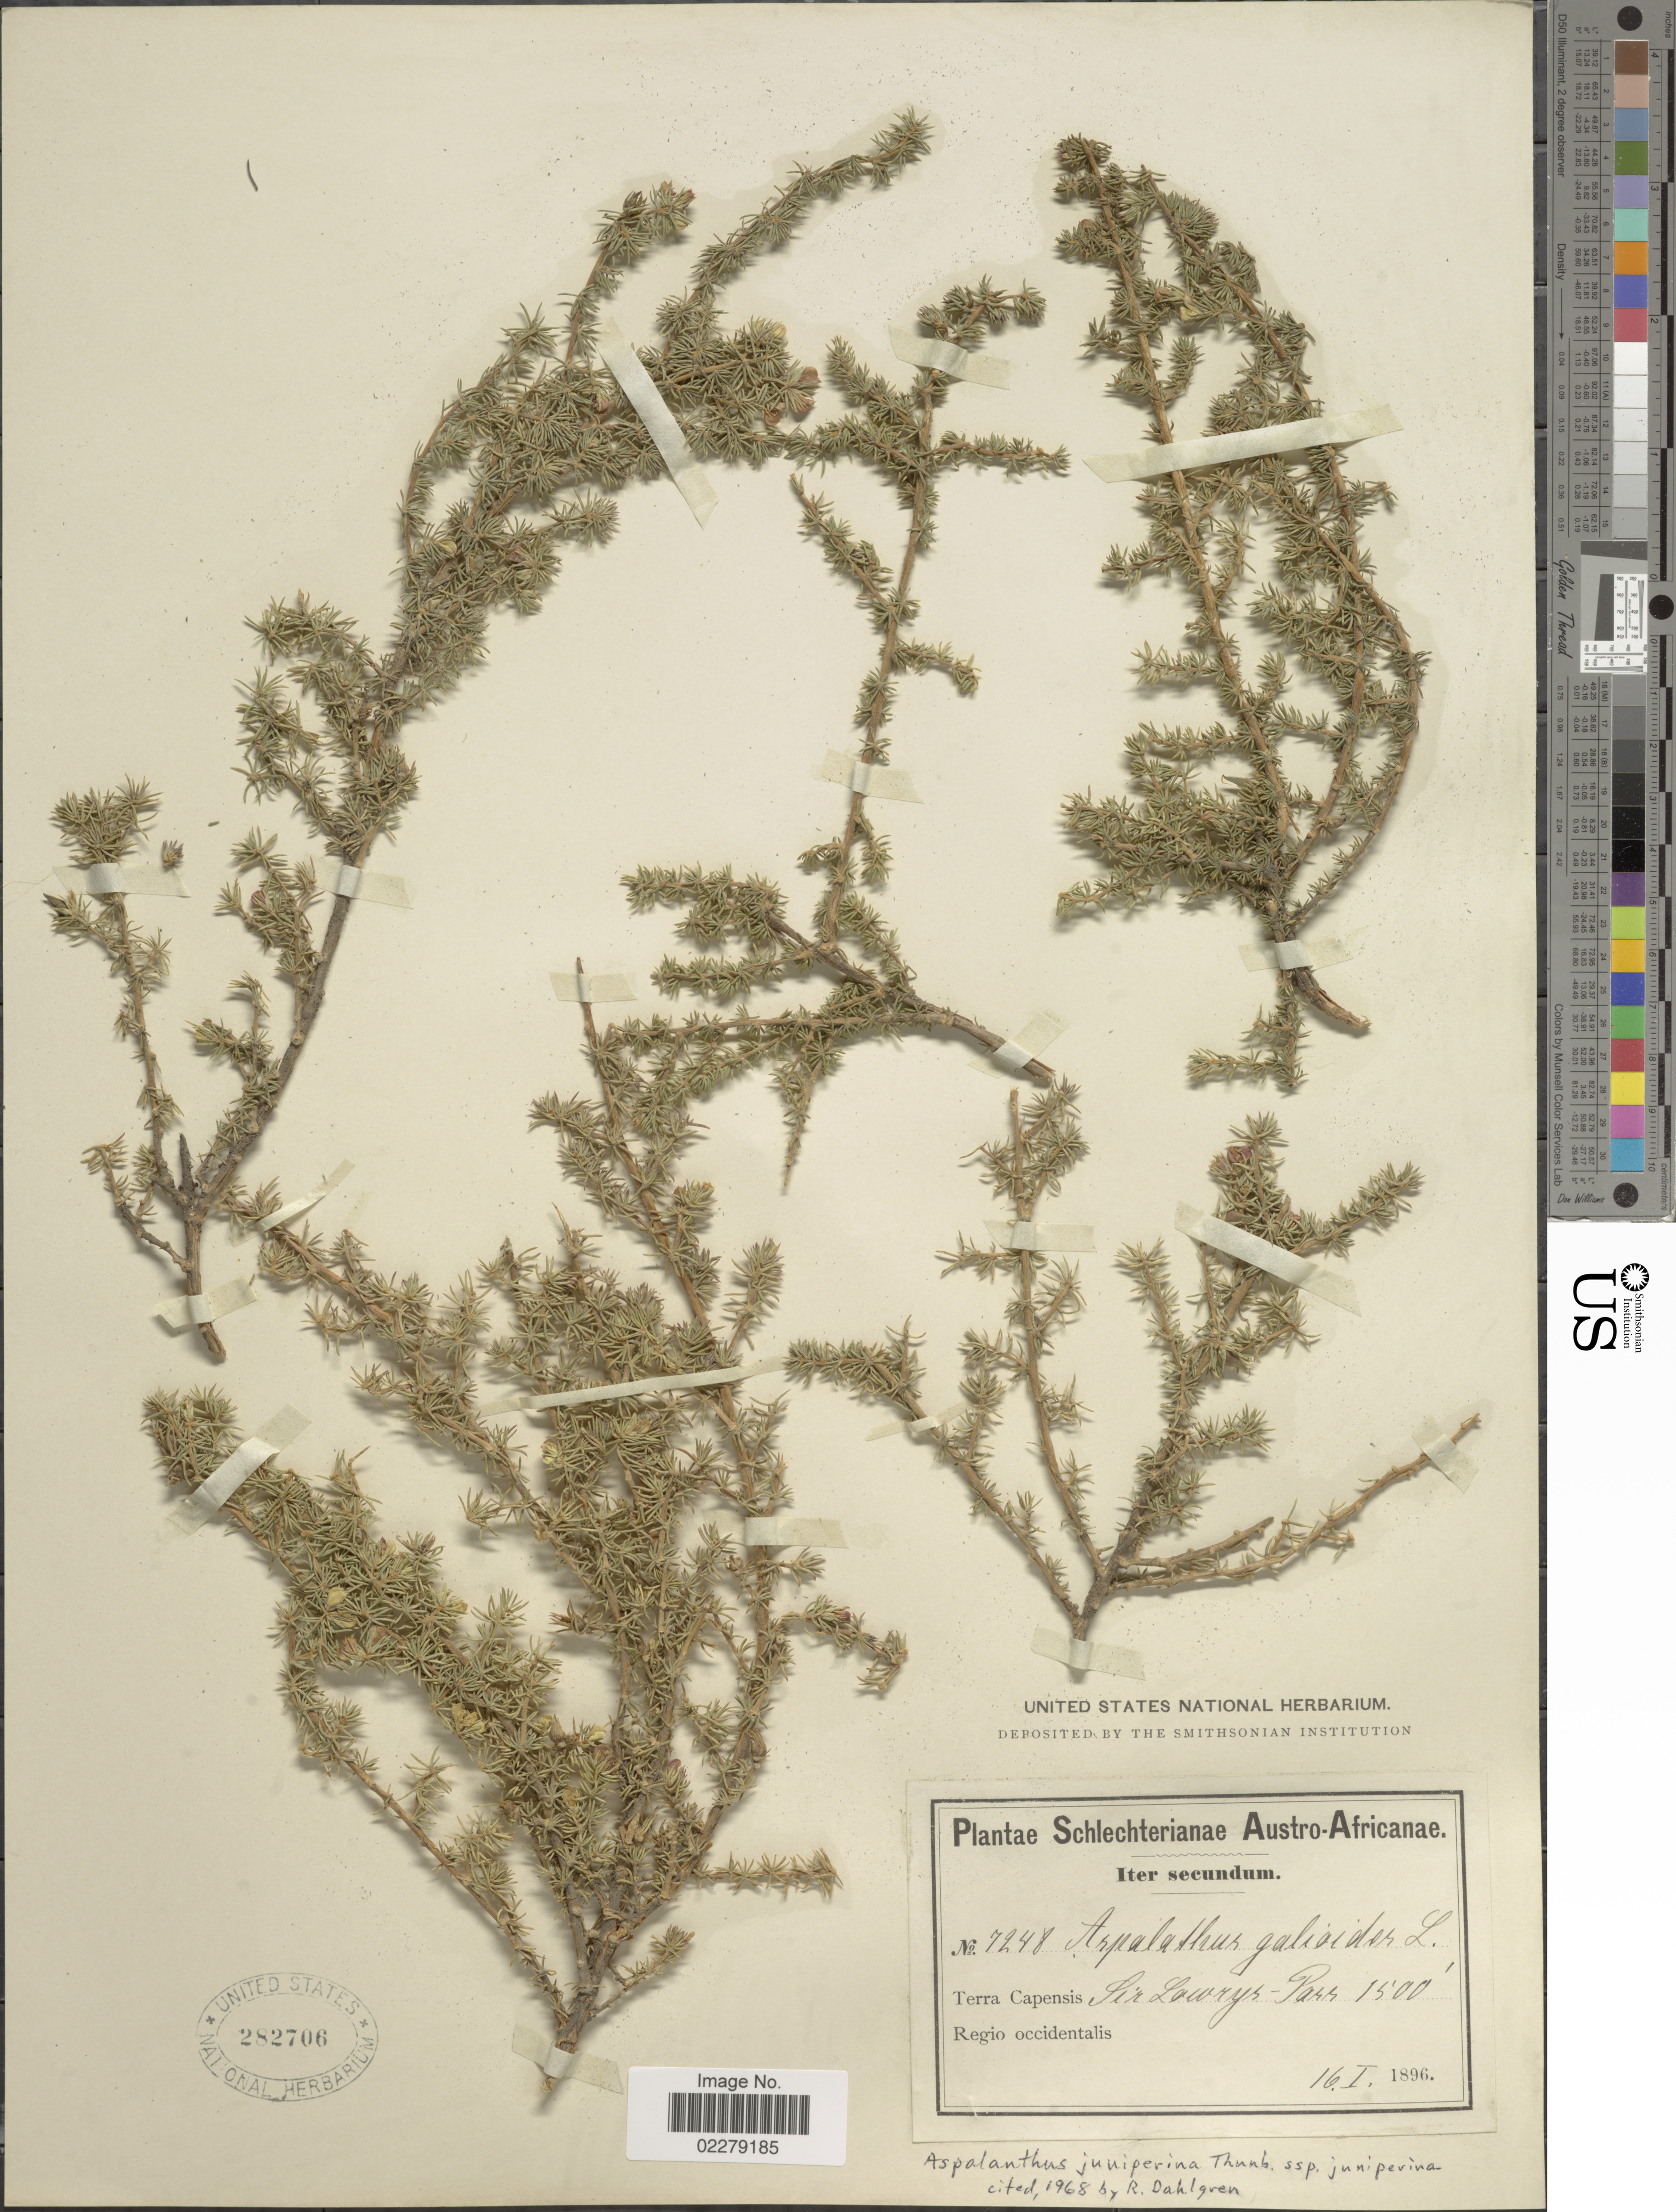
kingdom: Plantae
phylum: Tracheophyta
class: Magnoliopsida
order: Fabales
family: Fabaceae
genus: Aspalathus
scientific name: Aspalathus juniperina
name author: Thunb.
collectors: Schlechter, --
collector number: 7248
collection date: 1896-01-16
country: South Africa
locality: Austro- Africanae. Terra Capensis, Sir Lowrys - Pass. Regio occidentalis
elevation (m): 457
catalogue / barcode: US 282706